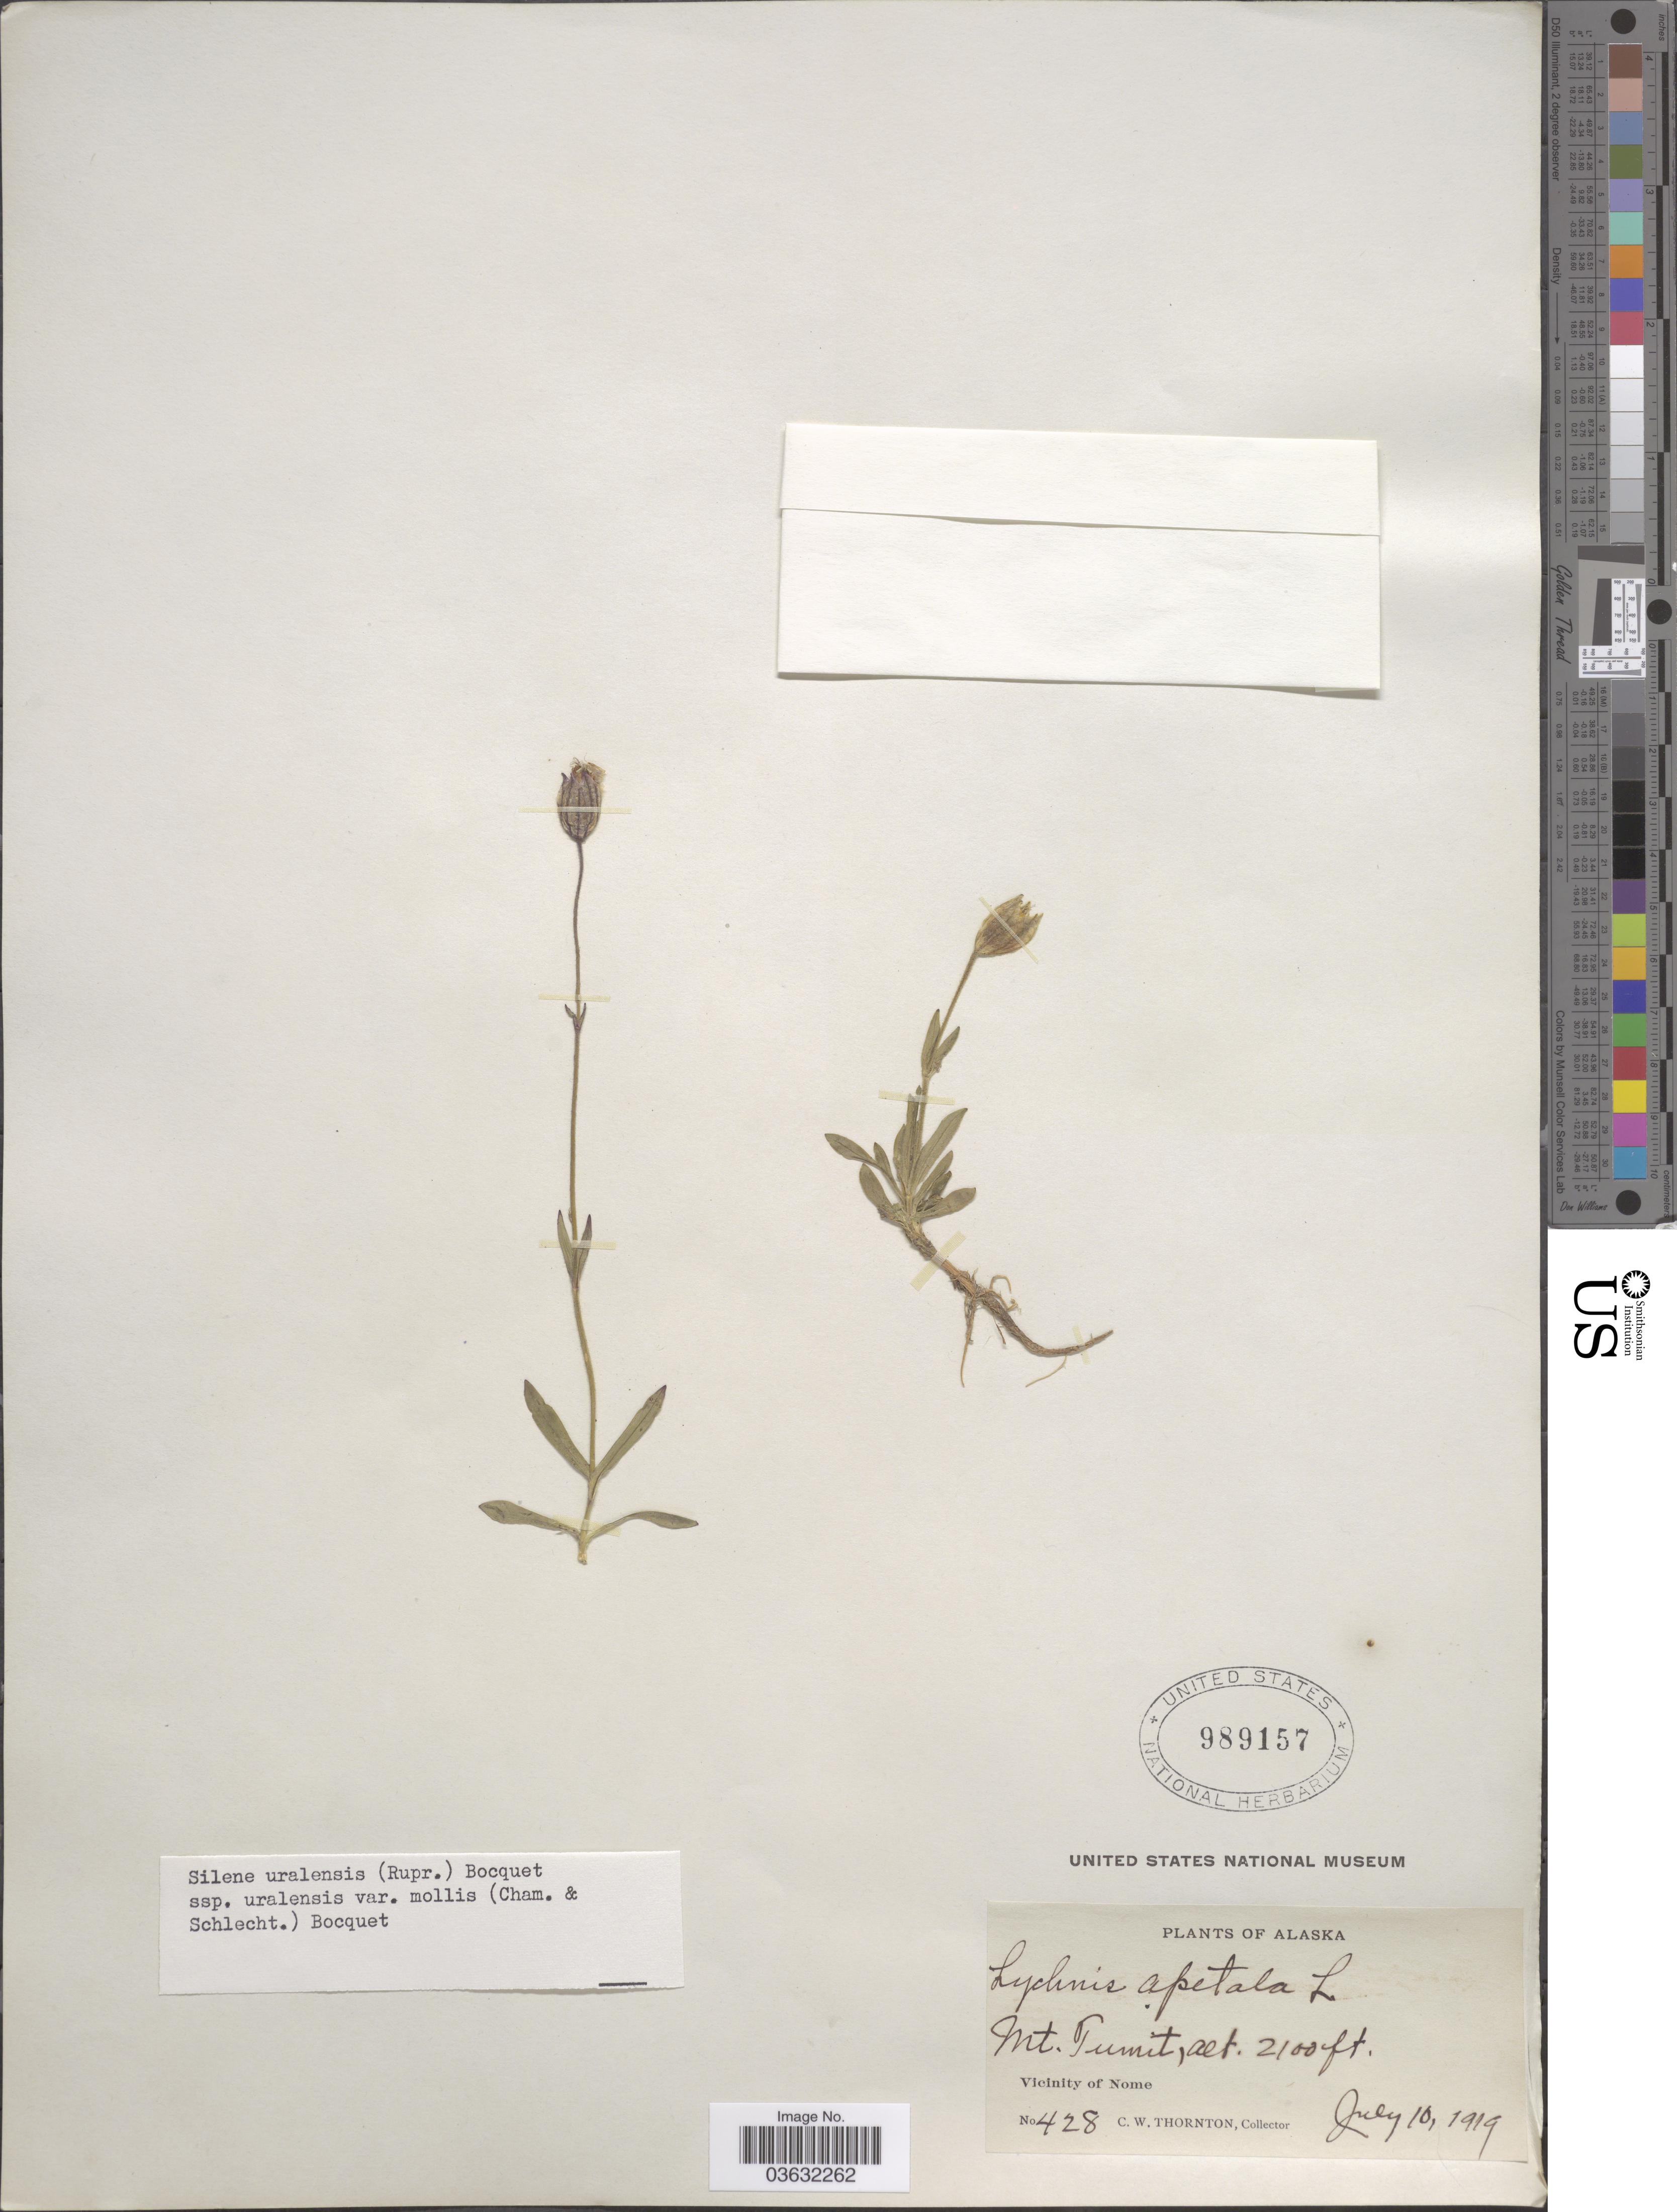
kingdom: Plantae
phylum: Tracheophyta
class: Magnoliopsida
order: Caryophyllales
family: Caryophyllaceae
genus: Silene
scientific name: Silene uralensis var. mollis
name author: (Cham. & Schltdl.) Bocquet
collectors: C. Thornton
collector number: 428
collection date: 1919-07-10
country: United States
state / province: Alaska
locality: Mt. Tumit. Vicinity of Nome.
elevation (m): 640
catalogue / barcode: US 989157